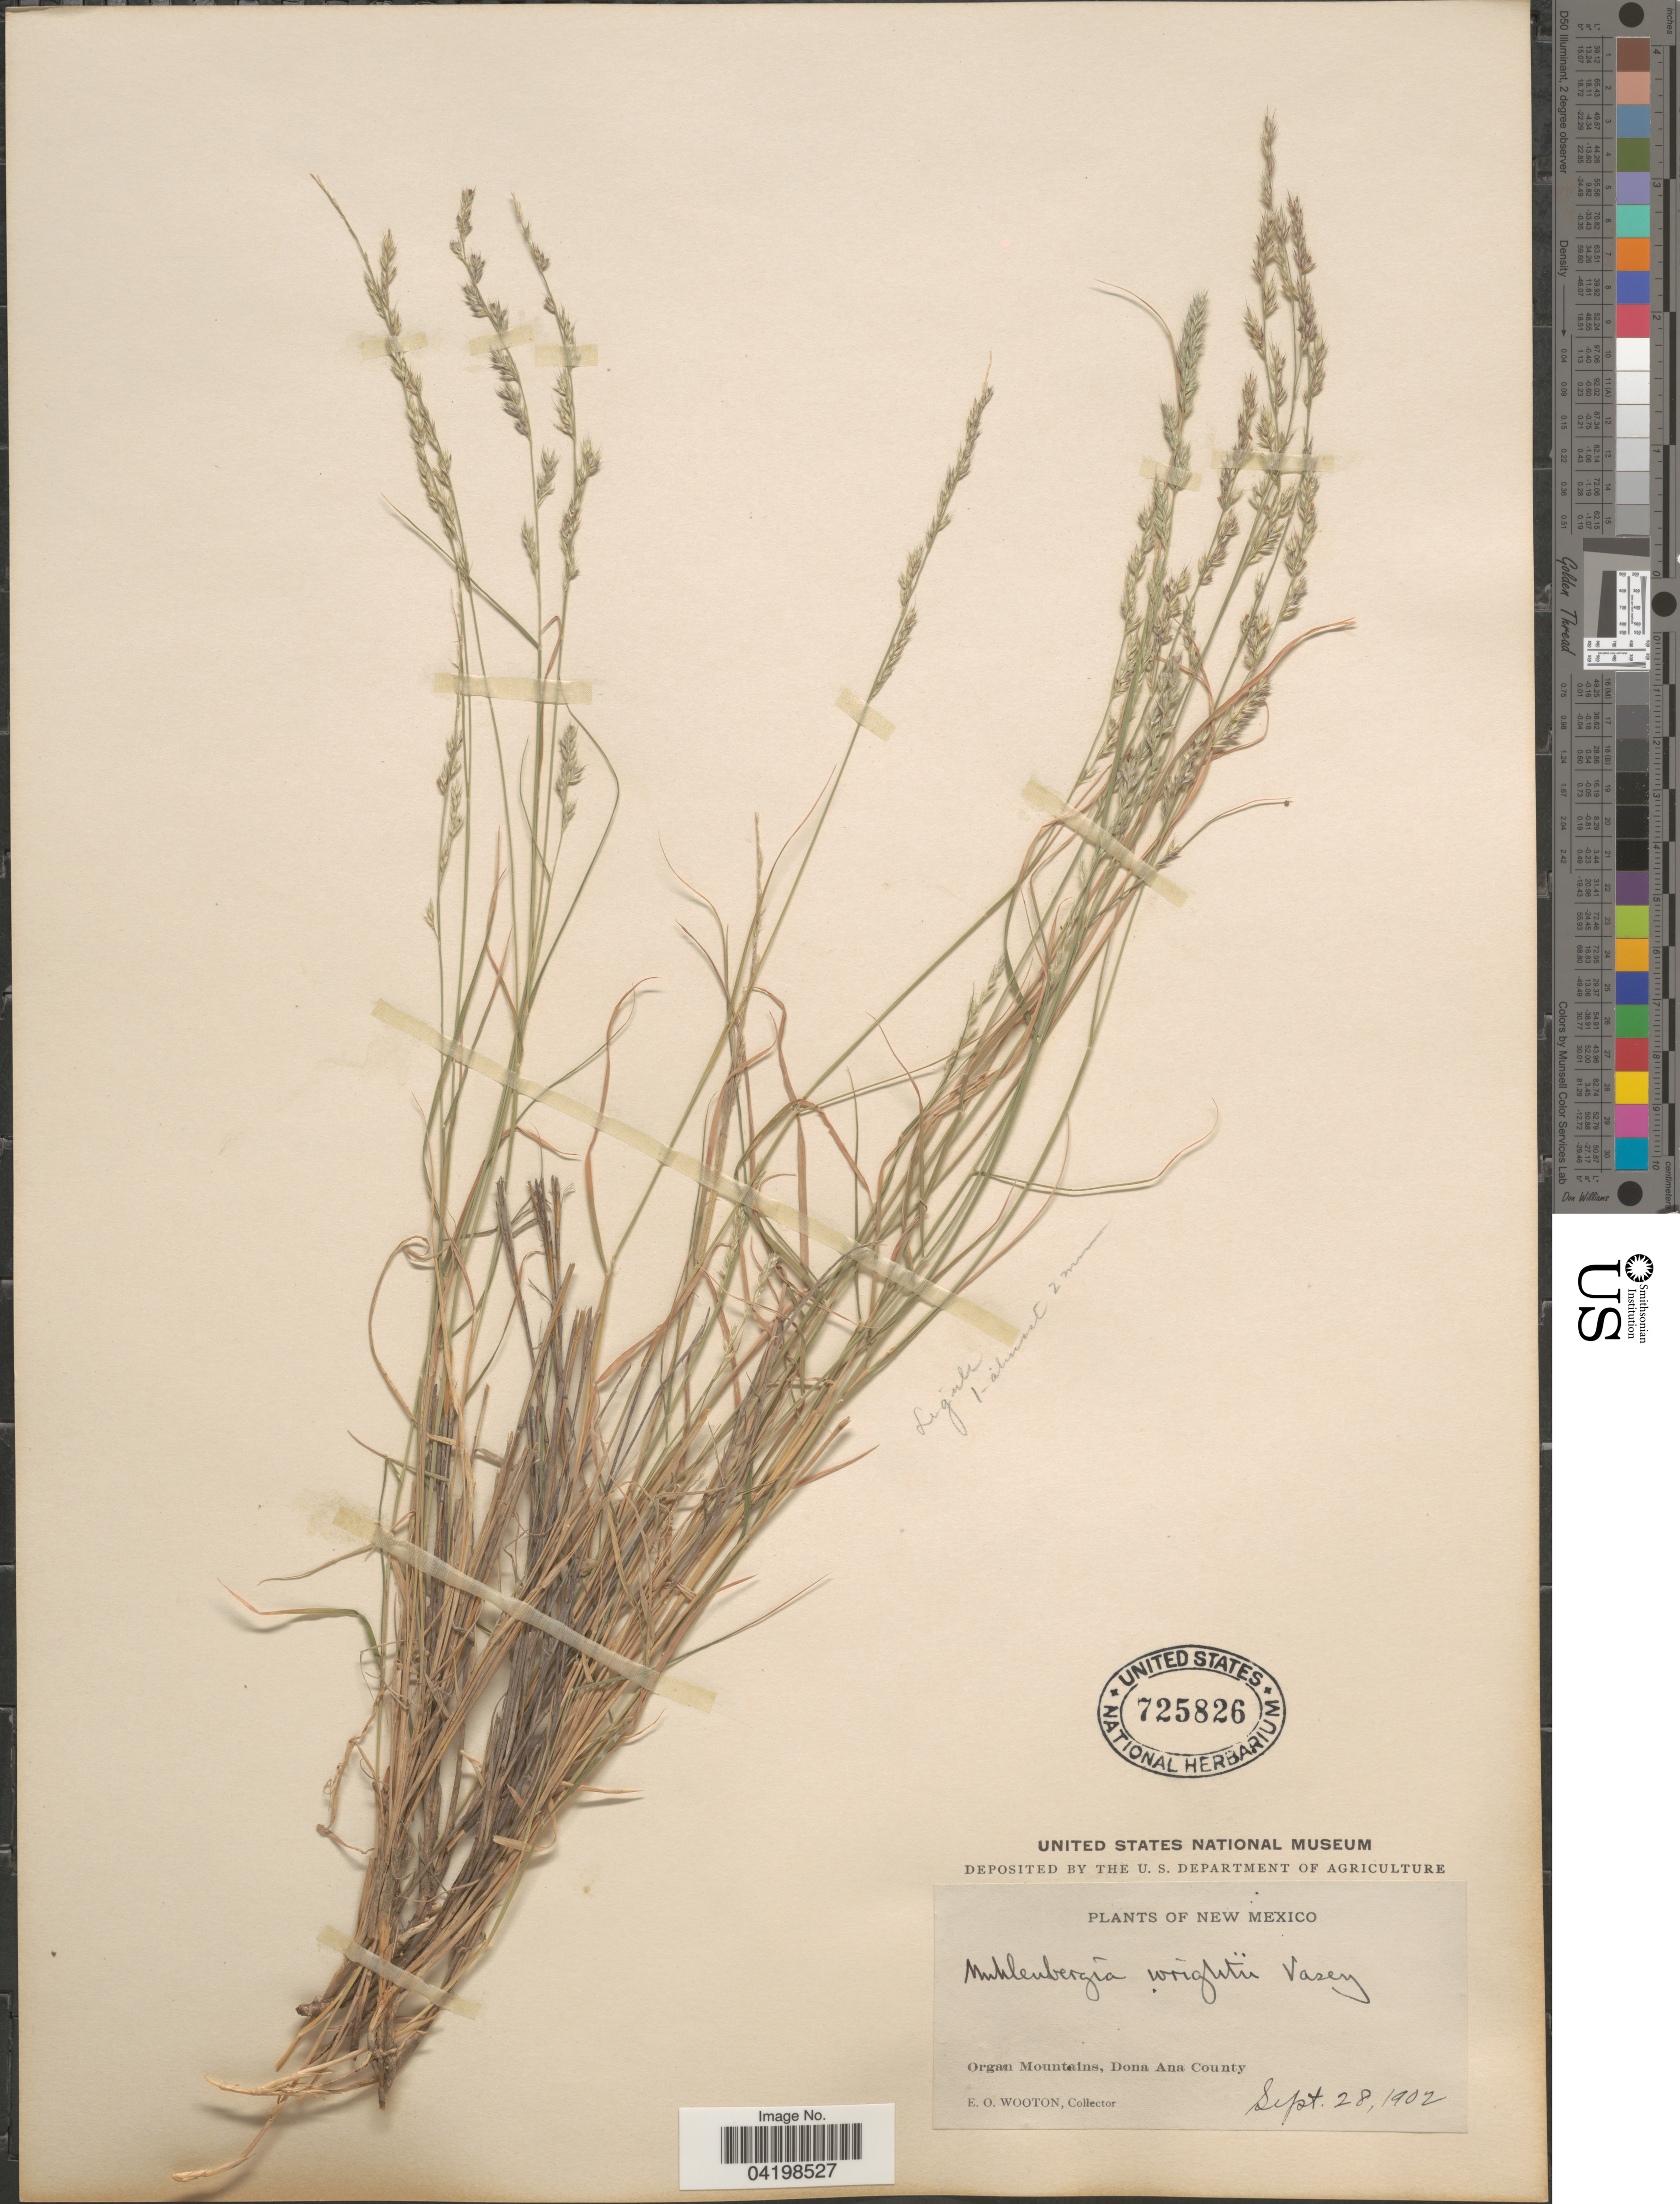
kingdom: Plantae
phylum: Tracheophyta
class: Liliopsida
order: Poales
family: Poaceae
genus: Muhlenbergia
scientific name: Muhlenbergia wrightii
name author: Vasey ex J.M. Coult.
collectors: E. O. Wooton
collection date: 1902-09-28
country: United States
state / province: New Mexico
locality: Organ Mountains, Dona Ana County.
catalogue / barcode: US 725826